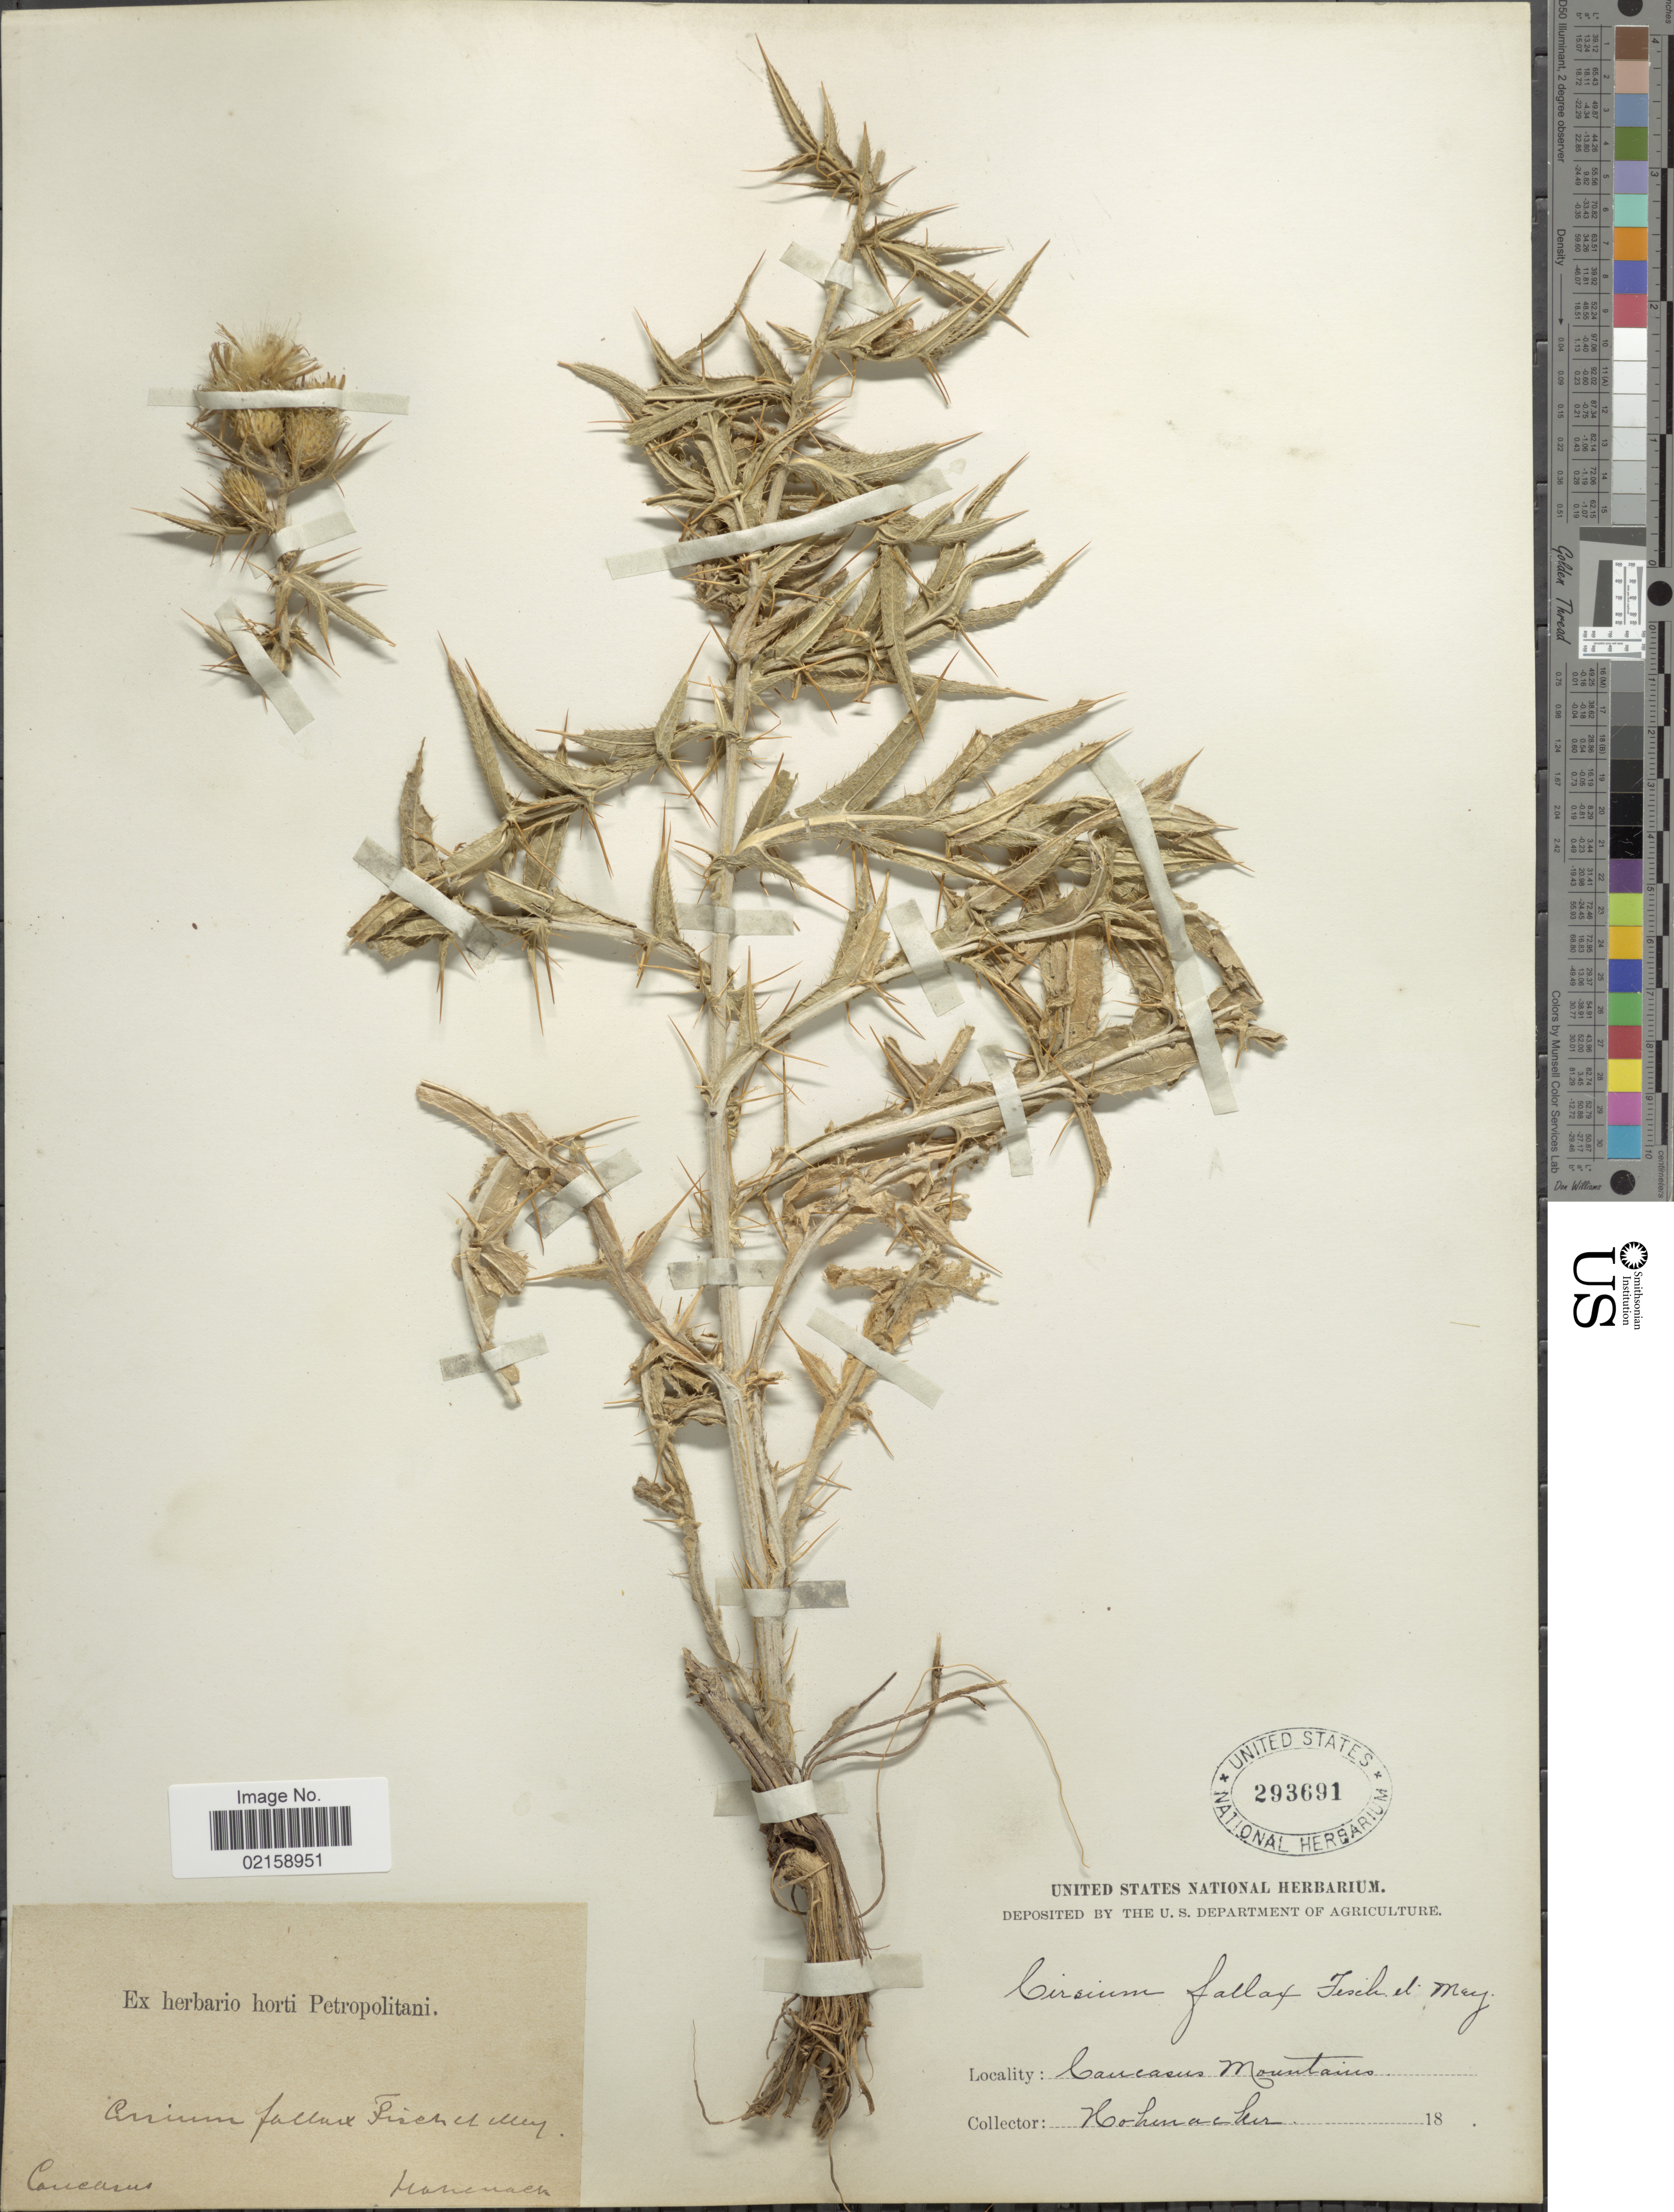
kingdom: Plantae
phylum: Tracheophyta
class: Magnoliopsida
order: Asterales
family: Asteraceae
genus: Cirsium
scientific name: Cirsium aduncum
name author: Fisch. & C.A. Mey. ex DC.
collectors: Hohenacker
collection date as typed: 18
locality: Caucacus Mountains, Caucasus.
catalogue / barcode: US 293691